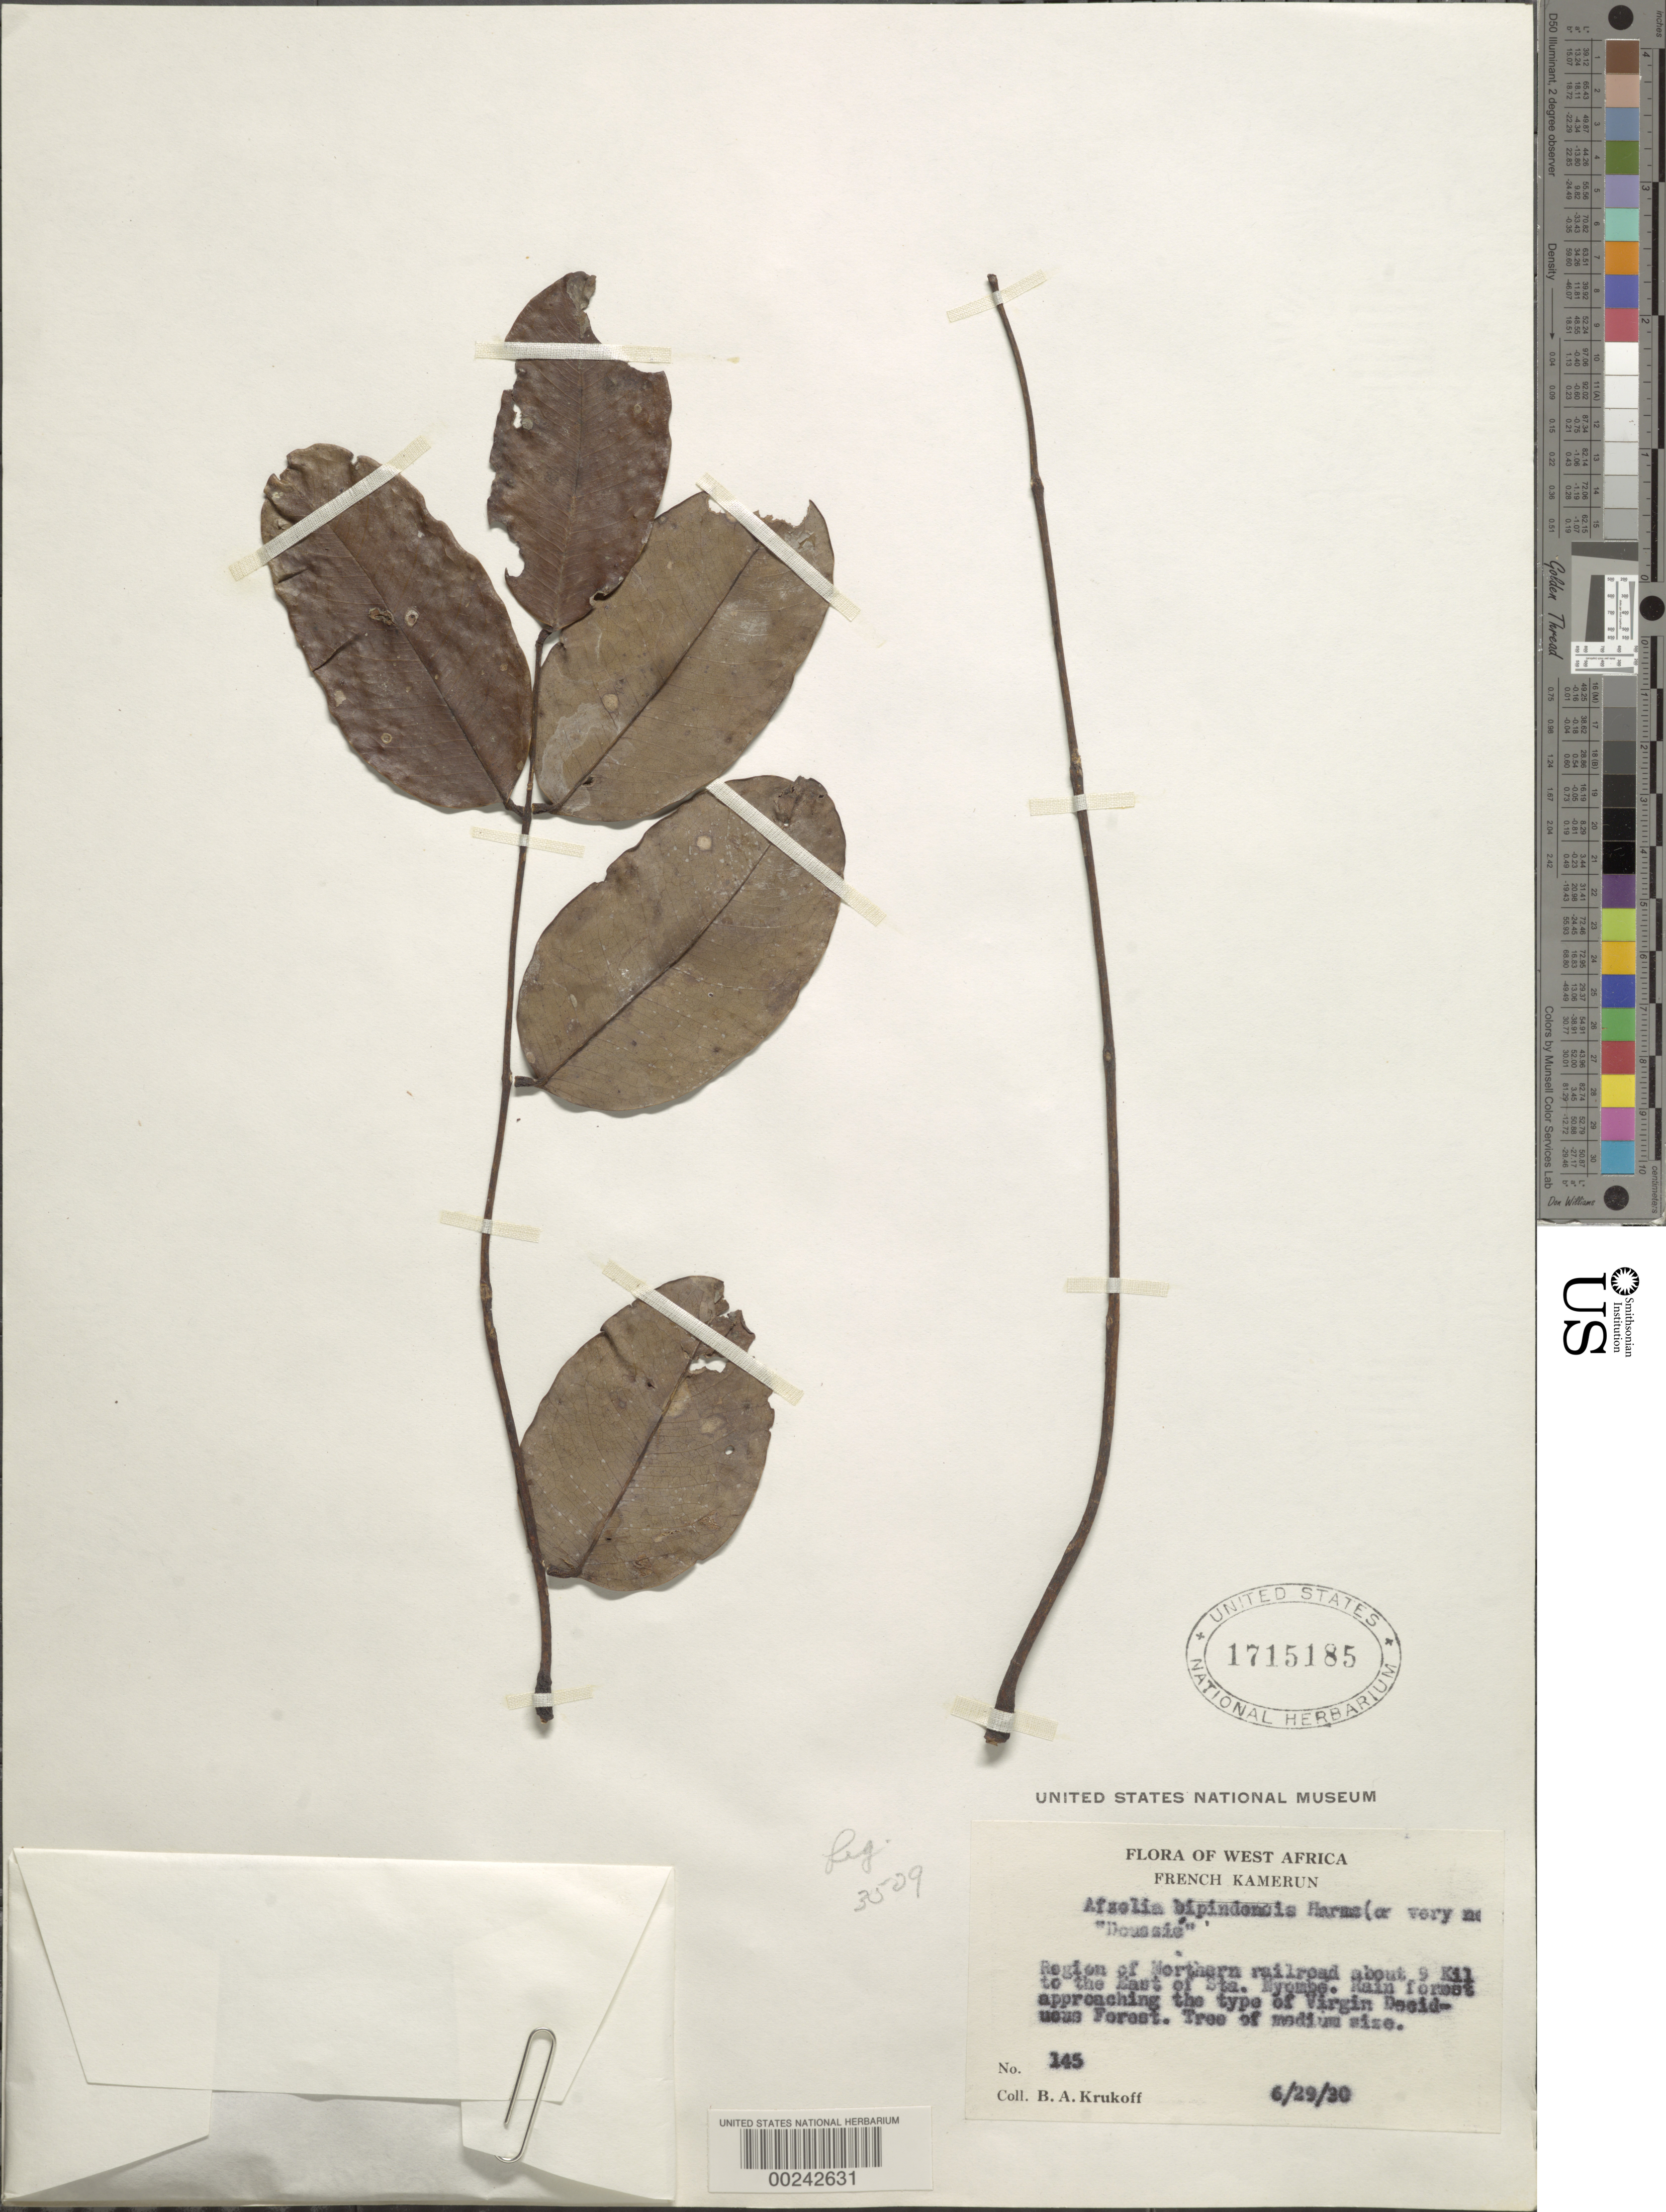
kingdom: Plantae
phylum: Tracheophyta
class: Magnoliopsida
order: Fabales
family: Fabaceae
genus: Afzelia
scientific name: Afzelia bipindensis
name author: Harms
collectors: B. A. Krukoff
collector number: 145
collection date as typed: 29 Jun 1930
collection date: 1930-06-29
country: Cameroon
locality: Region of northern railroad about 9 km to the e of sta. nyombe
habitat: Rain forest approaching the type of virgin deciduous forest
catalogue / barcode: US 1715185